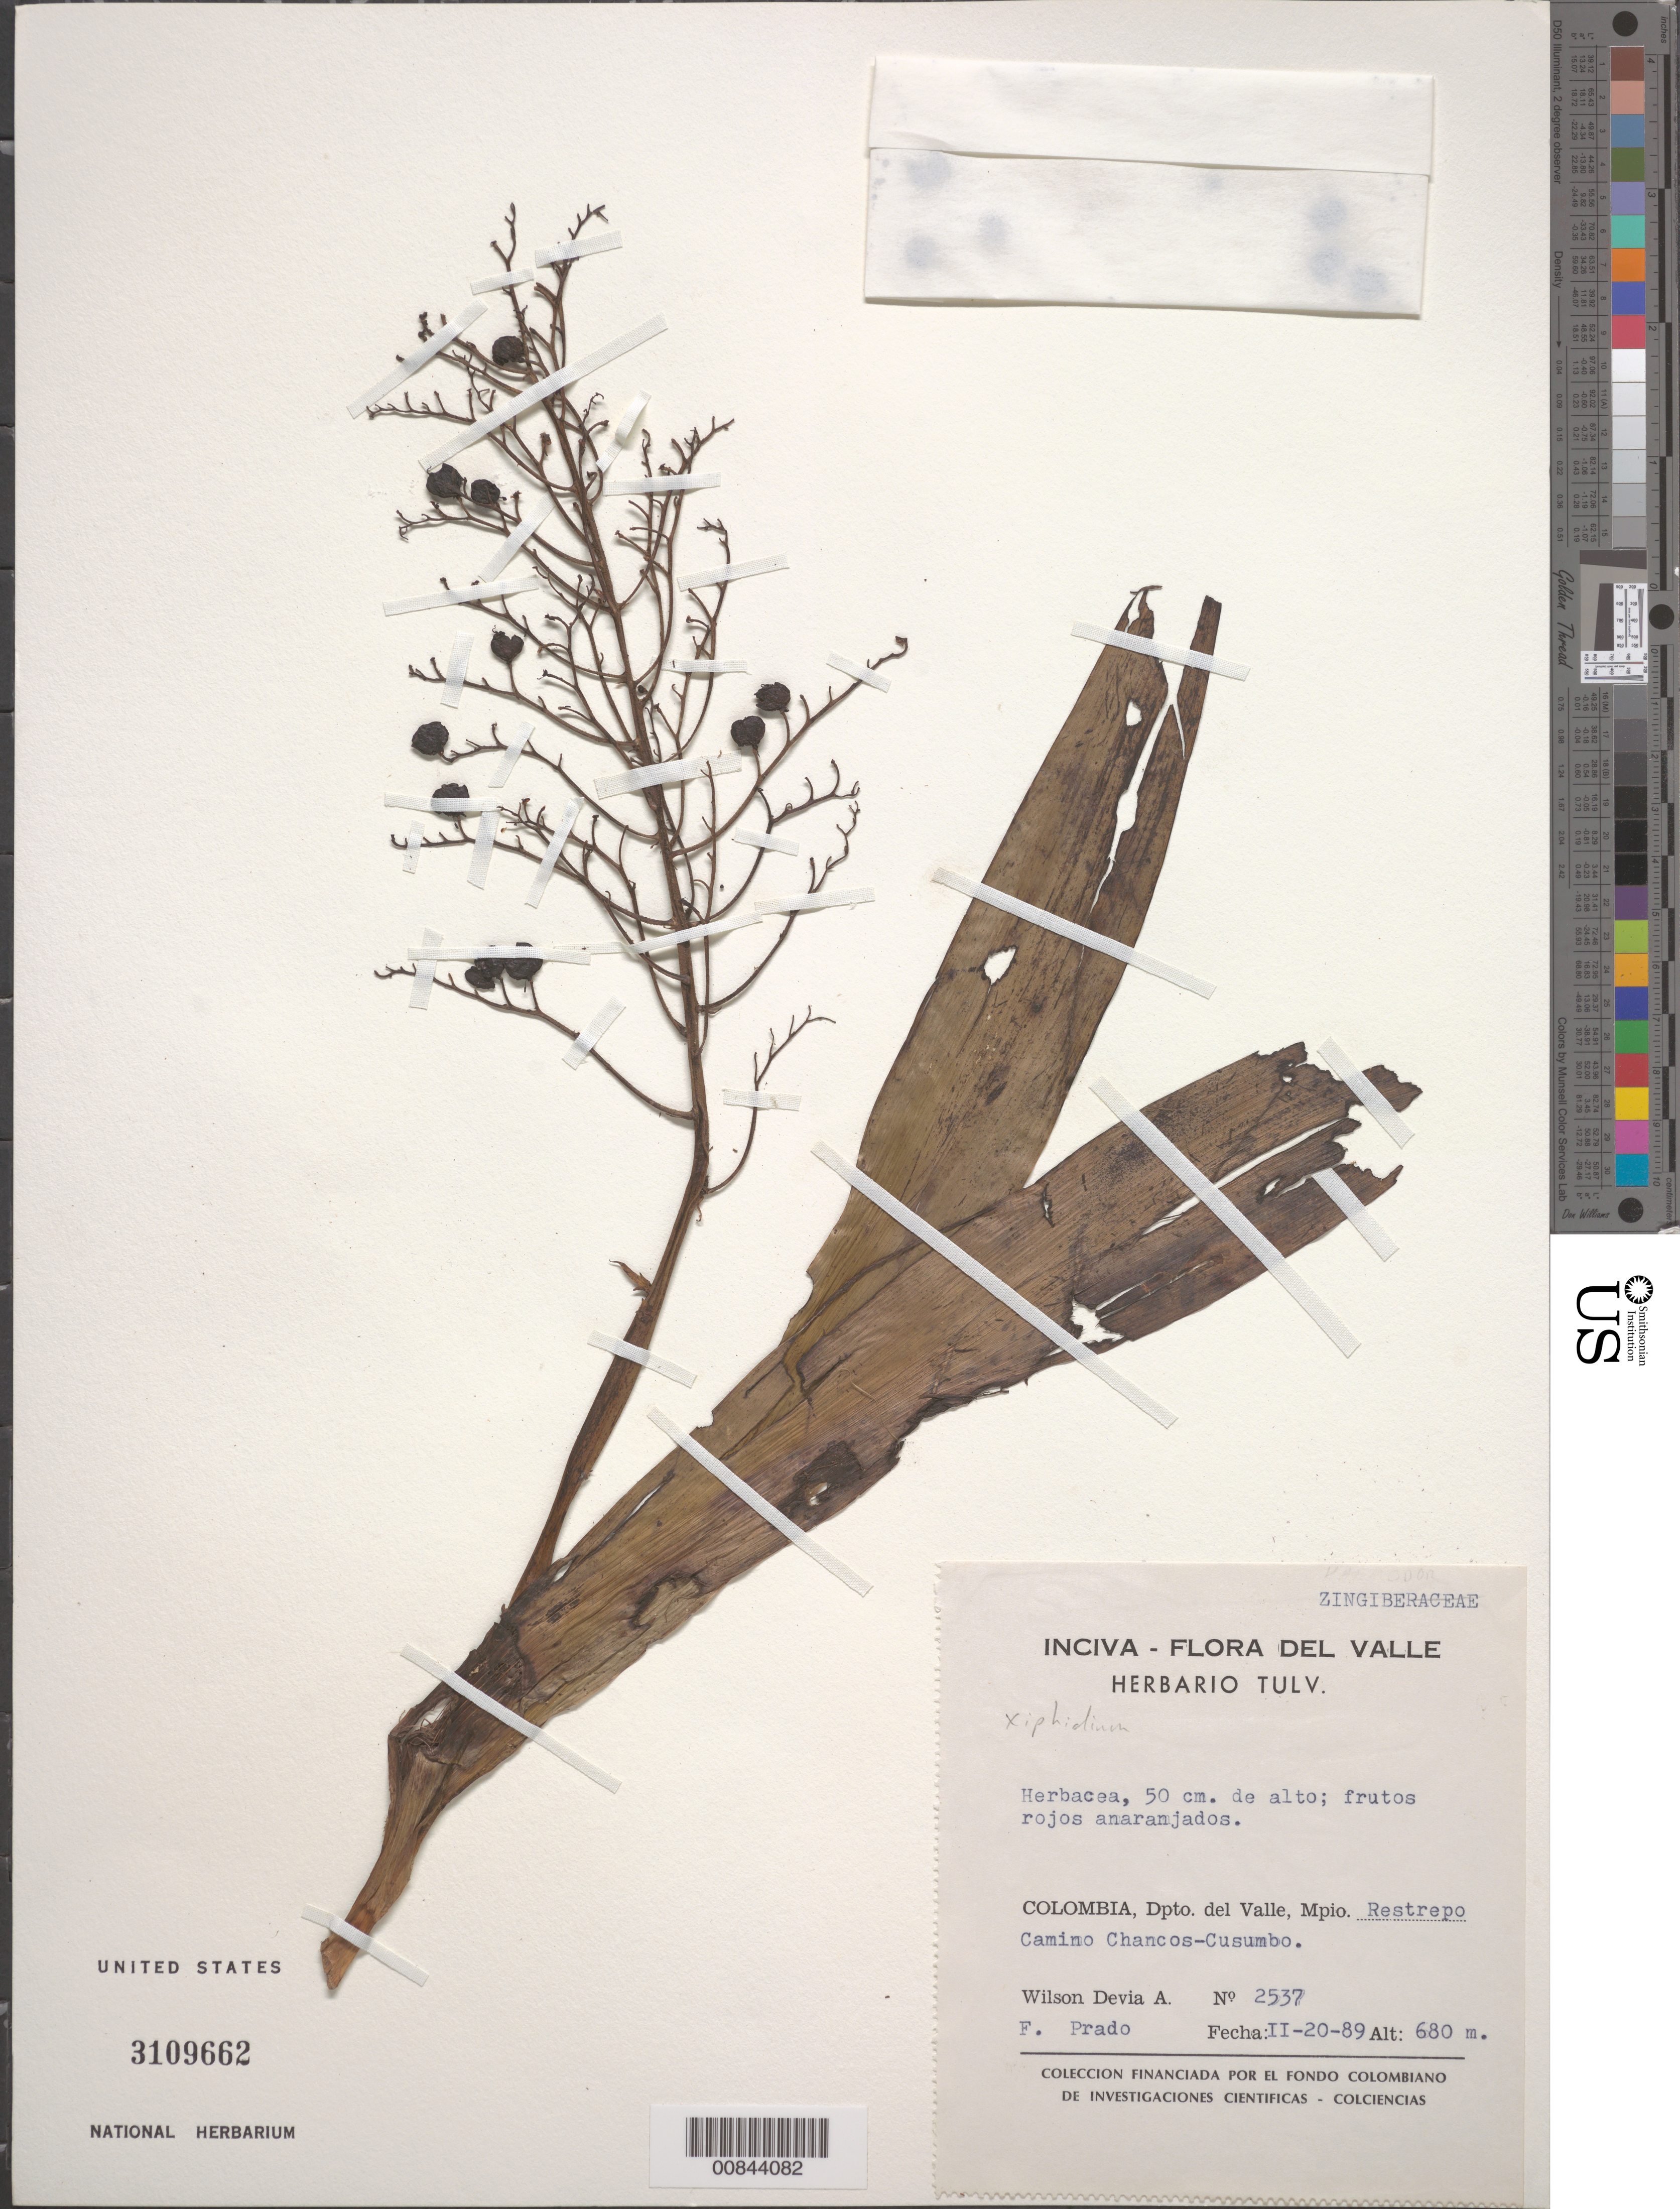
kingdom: Plantae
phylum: Tracheophyta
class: Liliopsida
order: Commelinales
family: Haemodoraceae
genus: Xiphidium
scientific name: Xiphidium sp.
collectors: W. Devia A. & F. Prado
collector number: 2537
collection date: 1989-02-20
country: Colombia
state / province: Valle del Cauca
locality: Restrepo Camino Chancos-CusUmbo.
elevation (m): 680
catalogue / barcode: US 3109662